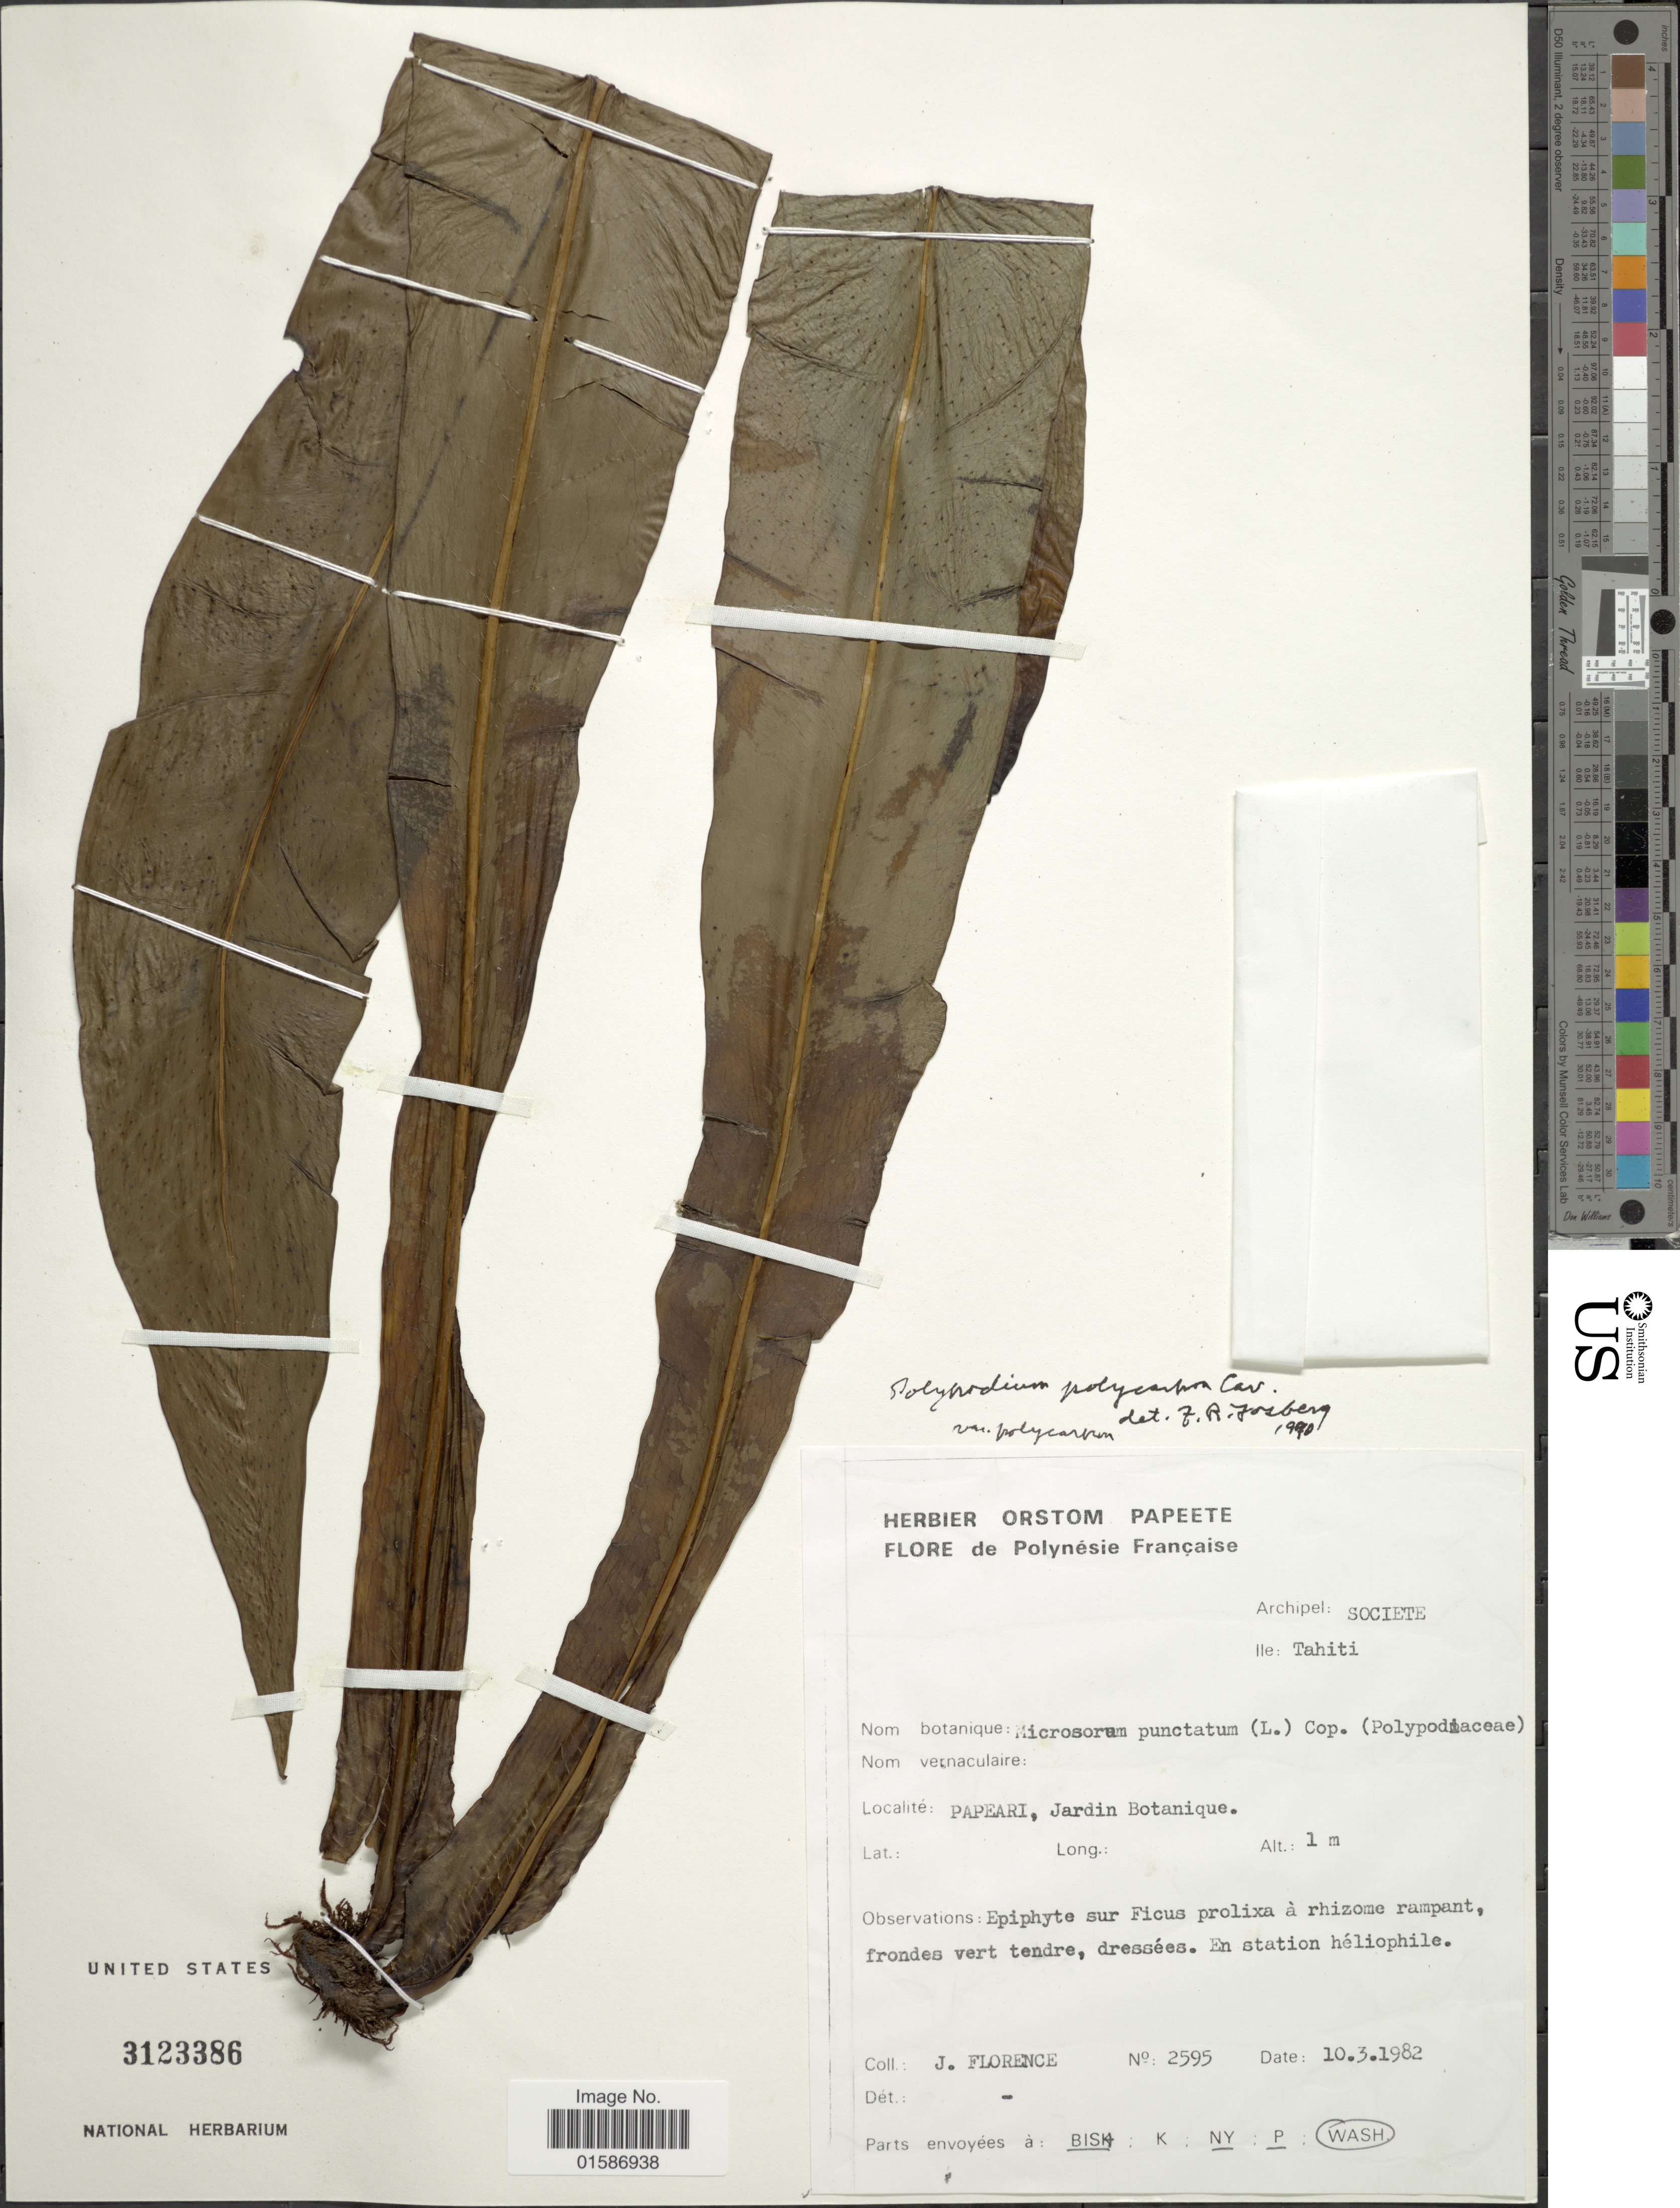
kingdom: Plantae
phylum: Tracheophyta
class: Polypodiopsida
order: Polypodiales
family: Polypodiaceae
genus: Microsorum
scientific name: Microsorum punctatum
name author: (L.) Copel.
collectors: J. Florence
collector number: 2595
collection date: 1982-03-10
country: French Polynesia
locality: Archipel: Societe, Ile: Tahiti, Papeari, Jardin Bitanique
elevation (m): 1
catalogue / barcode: US 3123386